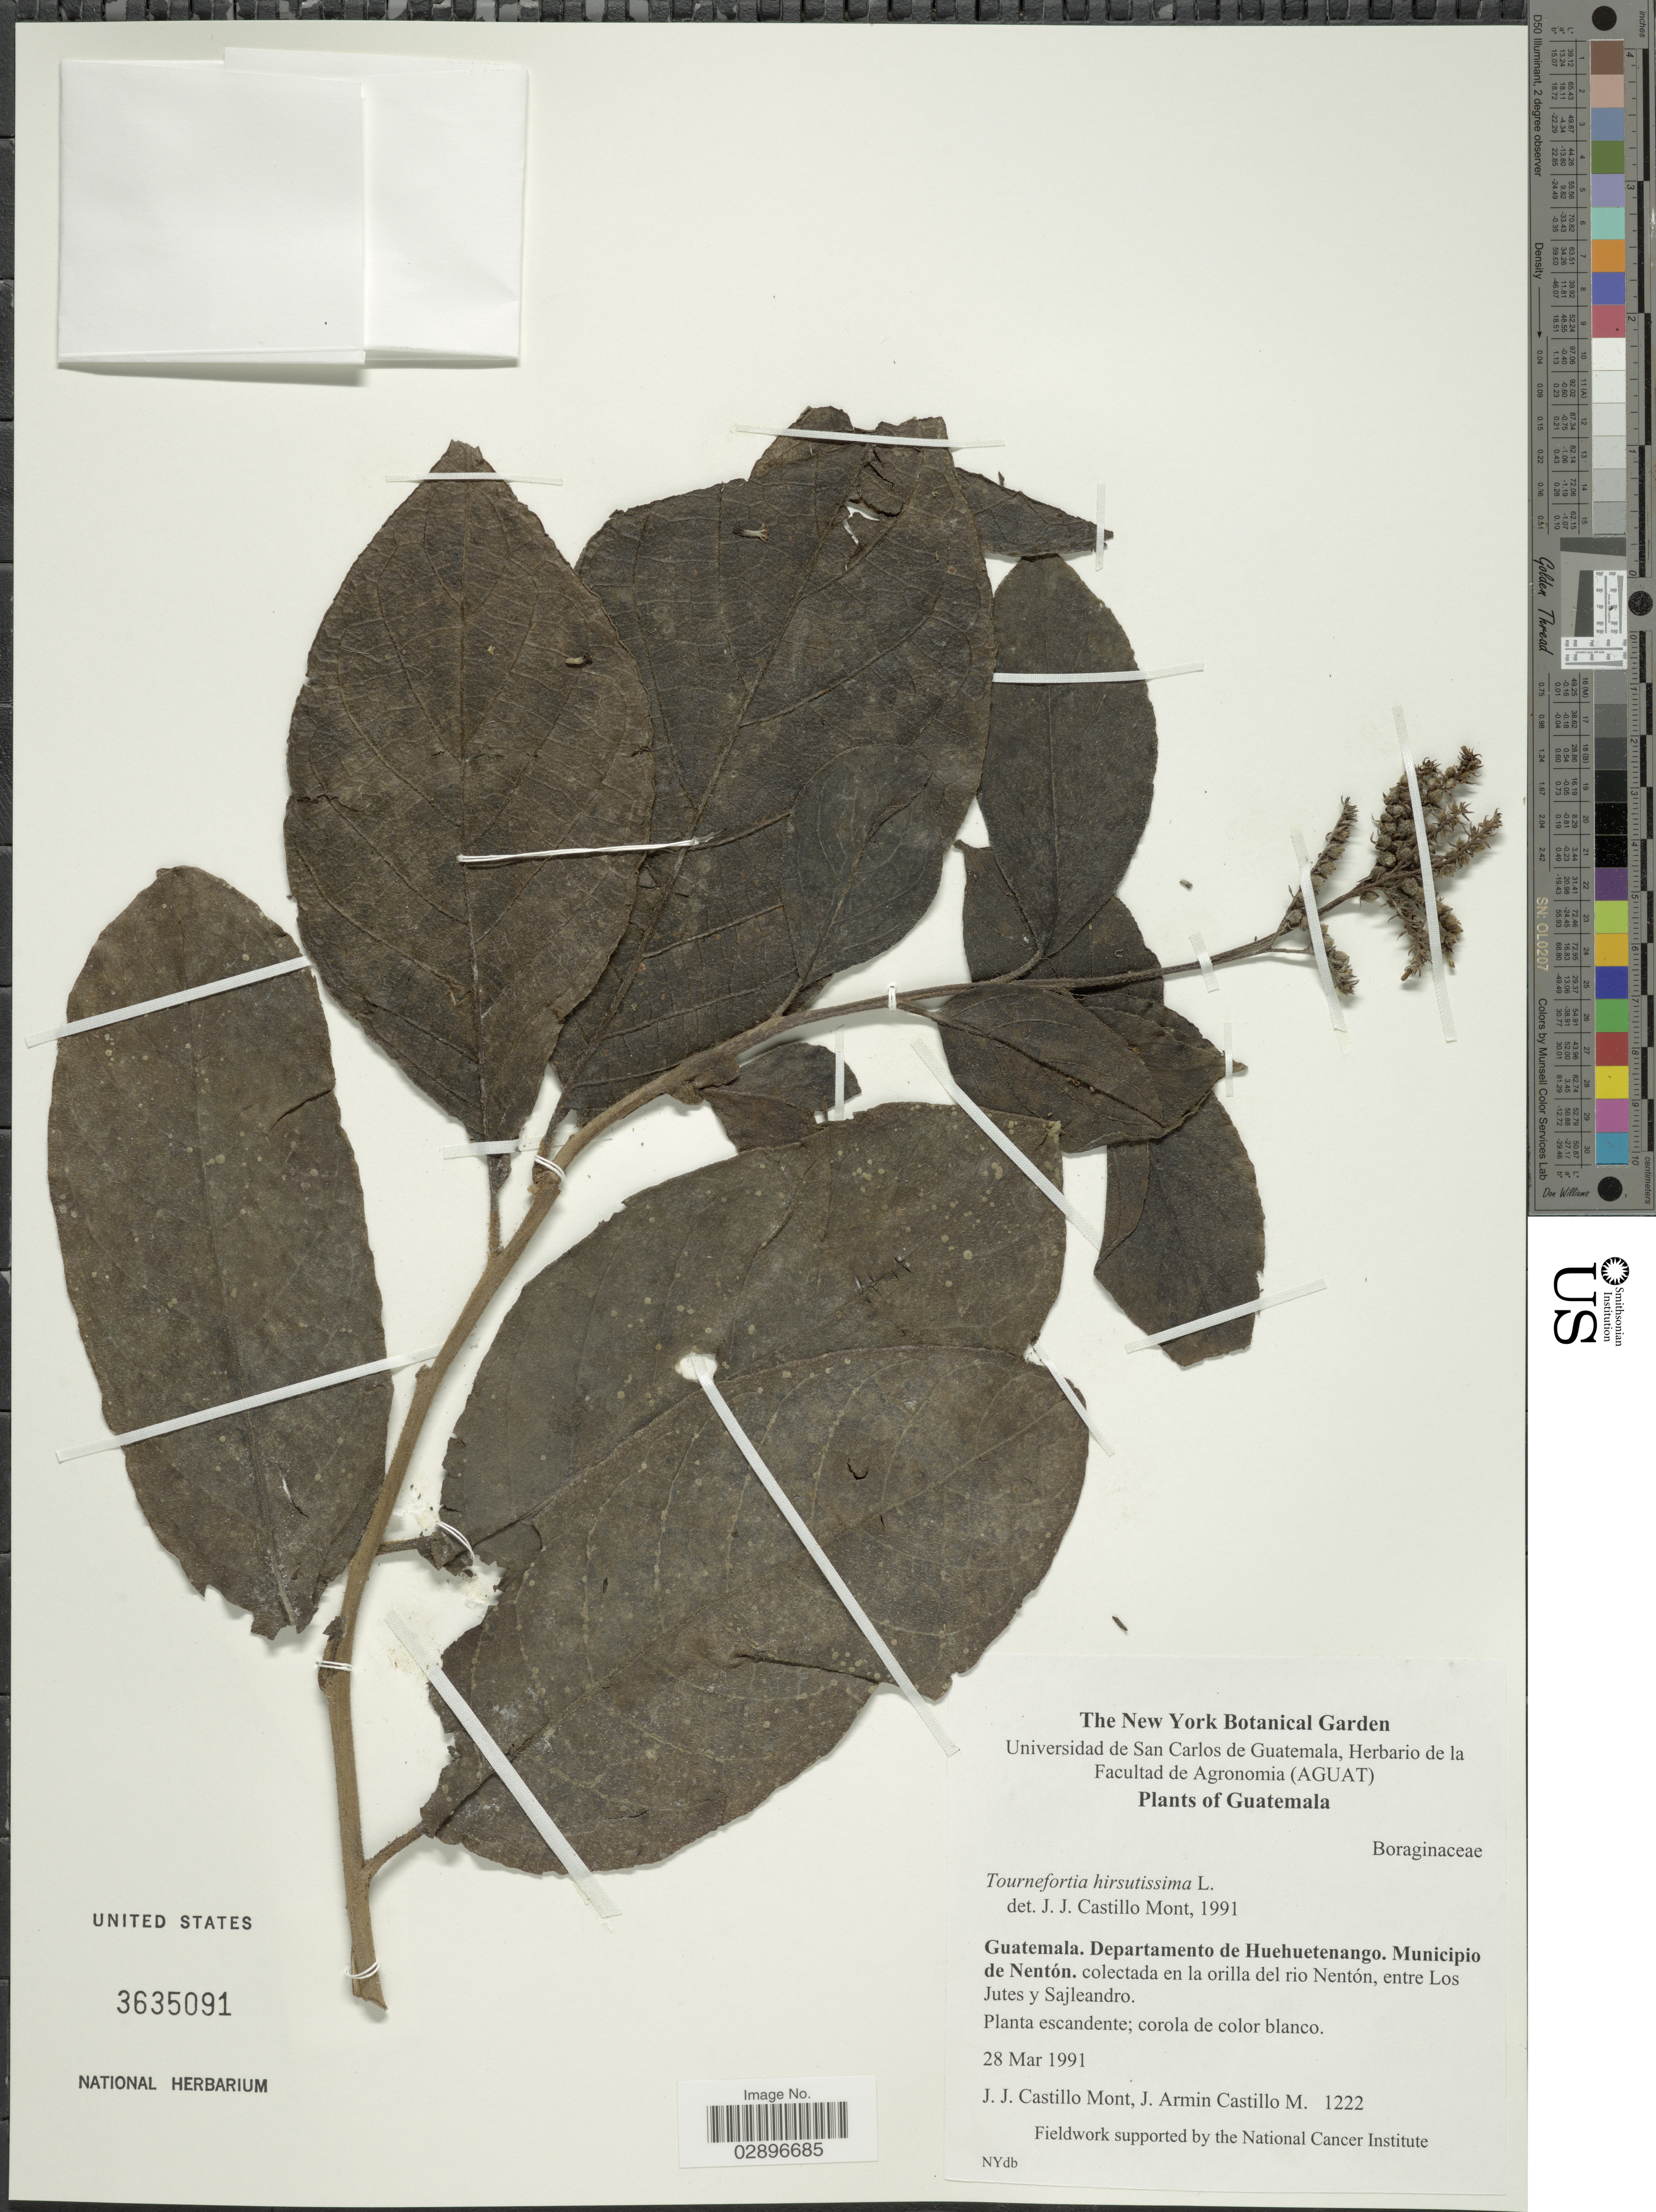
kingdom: Plantae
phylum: Tracheophyta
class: Magnoliopsida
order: Boraginales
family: Heliotropiaceae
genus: Tournefortia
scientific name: Tournefortia hirsutissima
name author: L.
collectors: J. Castillo & J. A. Castillo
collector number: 1222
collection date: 1991-03-28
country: Guatemala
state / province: Huehuetenango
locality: Departamento de Huehuetenango. Municipio de Nentón. colectada en la orilla del rio Nentón, entre Los Jutes y Sajleandro.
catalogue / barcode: US 3635091